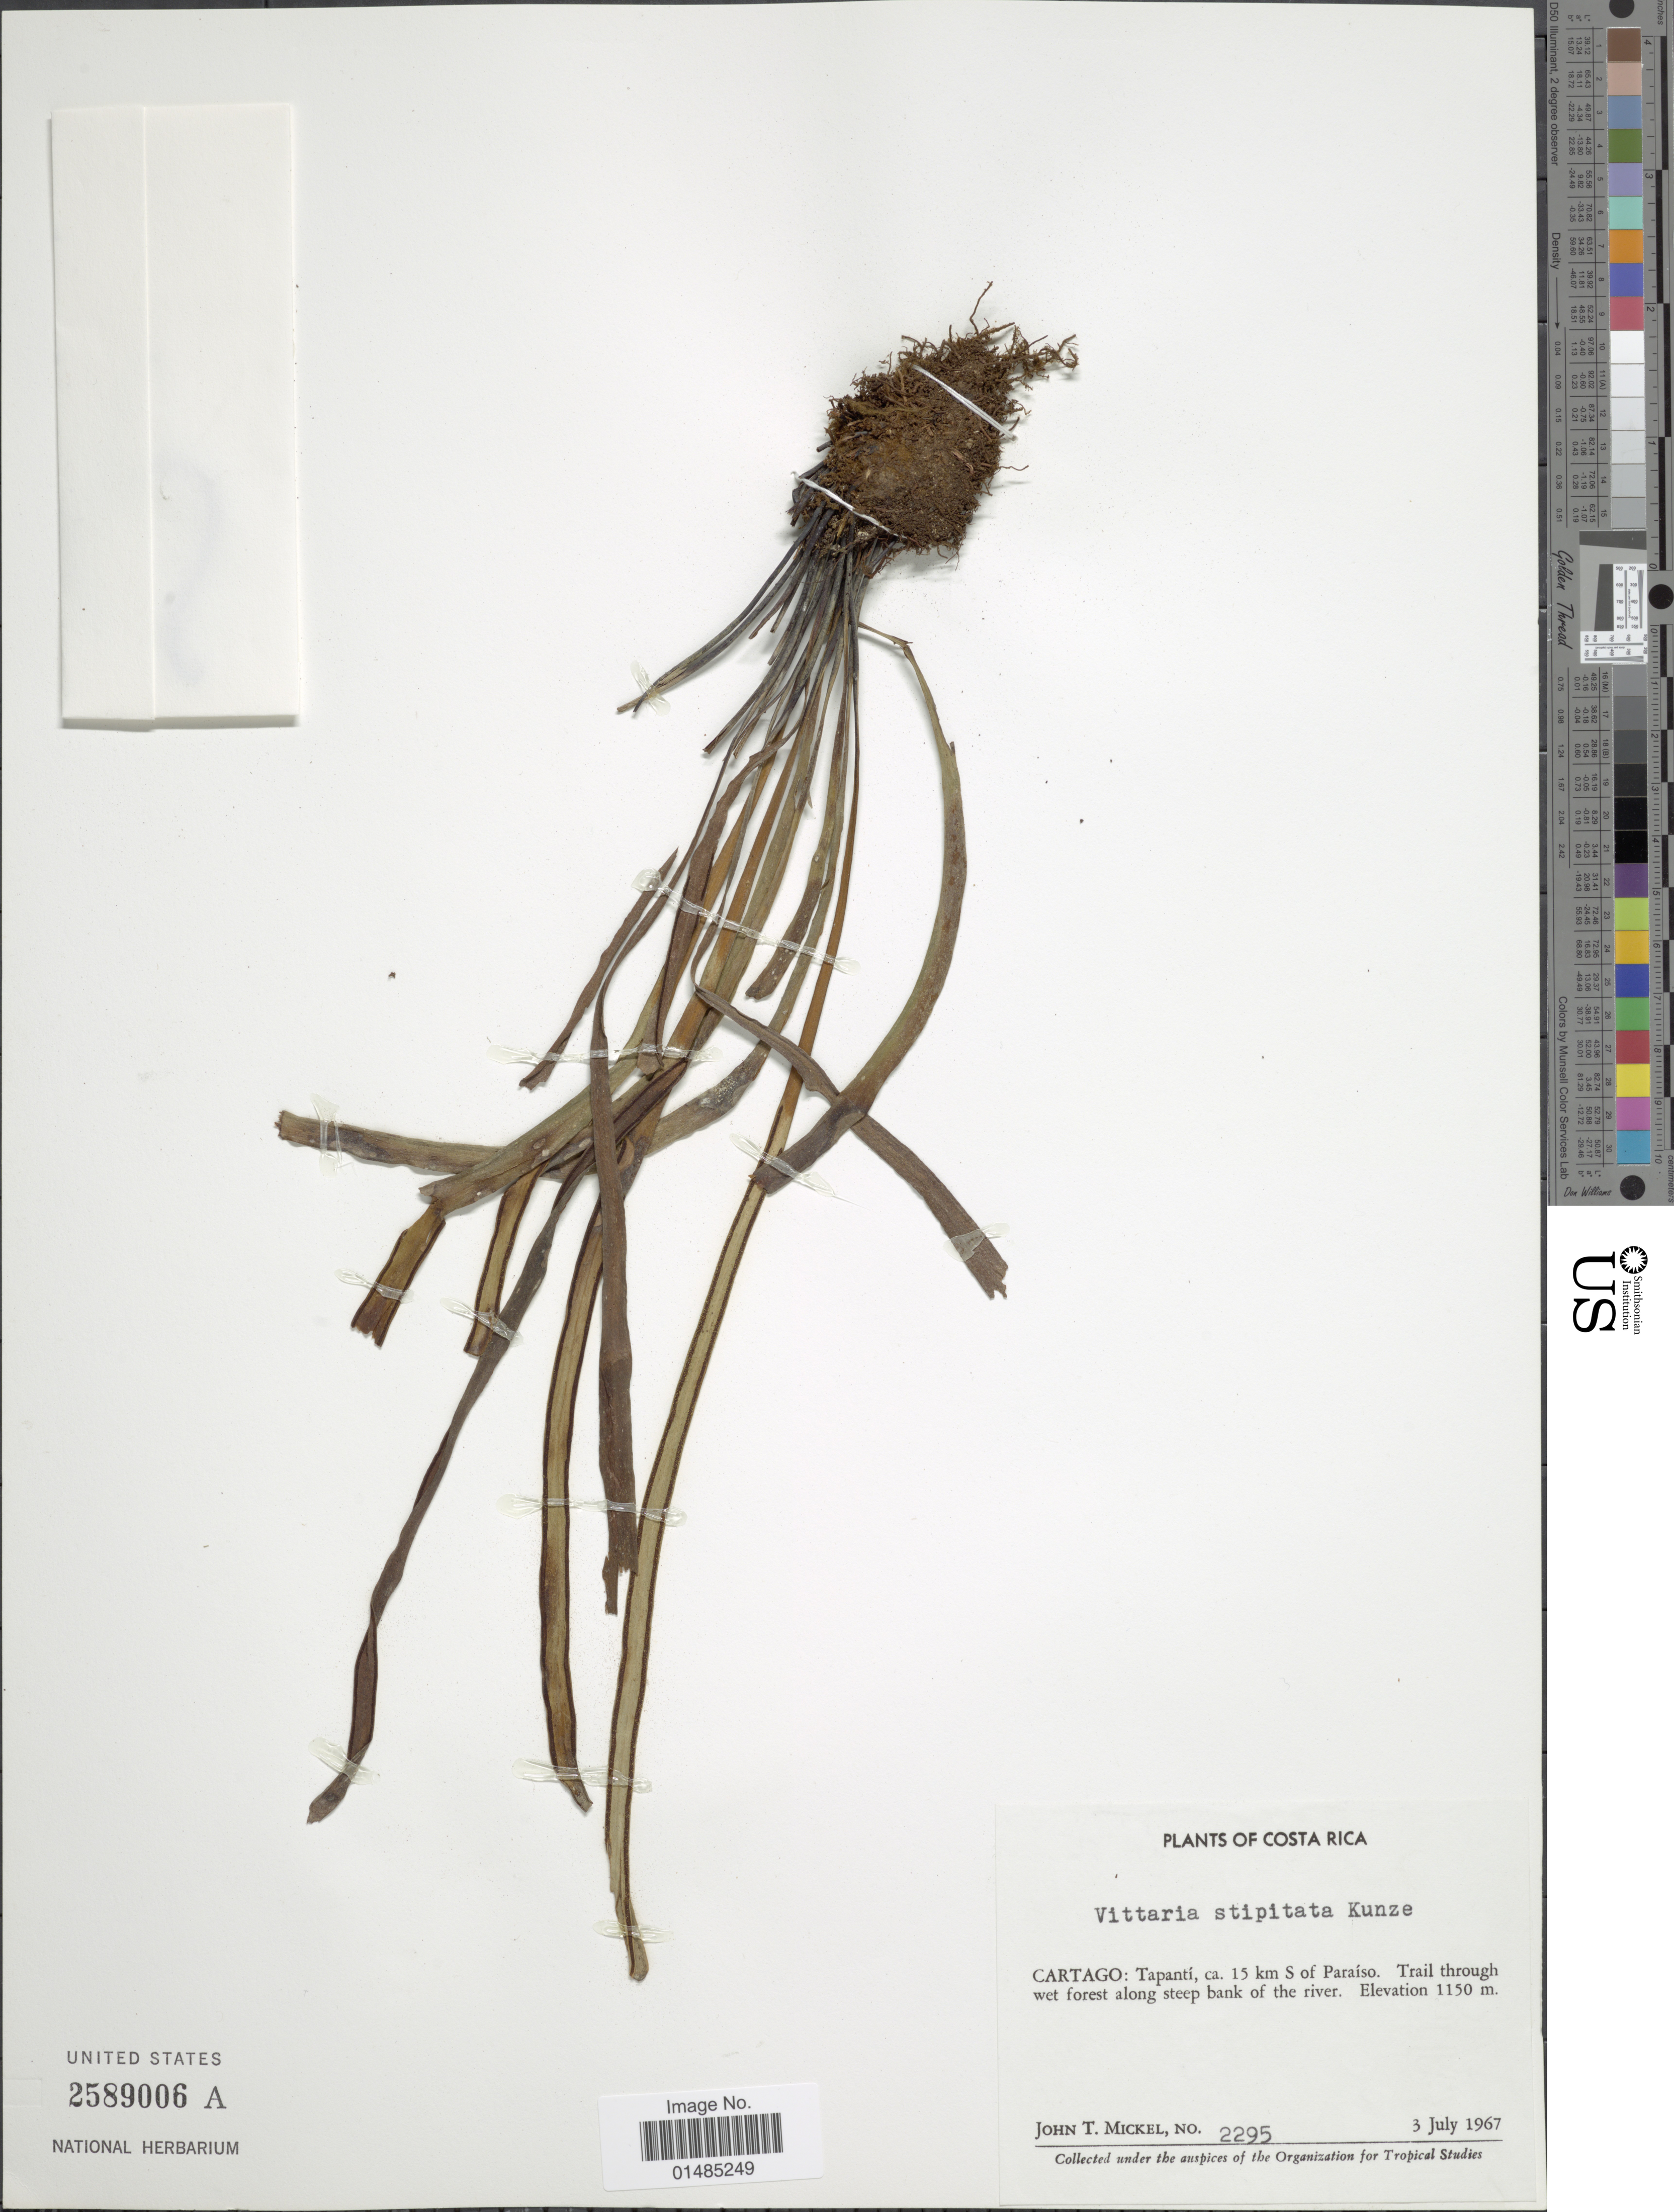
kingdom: Plantae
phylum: Tracheophyta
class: Polypodiopsida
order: Polypodiales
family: Pteridaceae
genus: Radiovittaria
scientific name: Radiovittaria stipitata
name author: (Kunze) E.H. Crane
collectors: J. T. Mickel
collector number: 2295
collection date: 1967-07-03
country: Costa Rica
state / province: Cartago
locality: Costa Rica, Cartago: Tapantí, ca. 15 km S of Paraíso, Trail through wet forest along steep bank of the river.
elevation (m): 1150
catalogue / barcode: US 2589006A